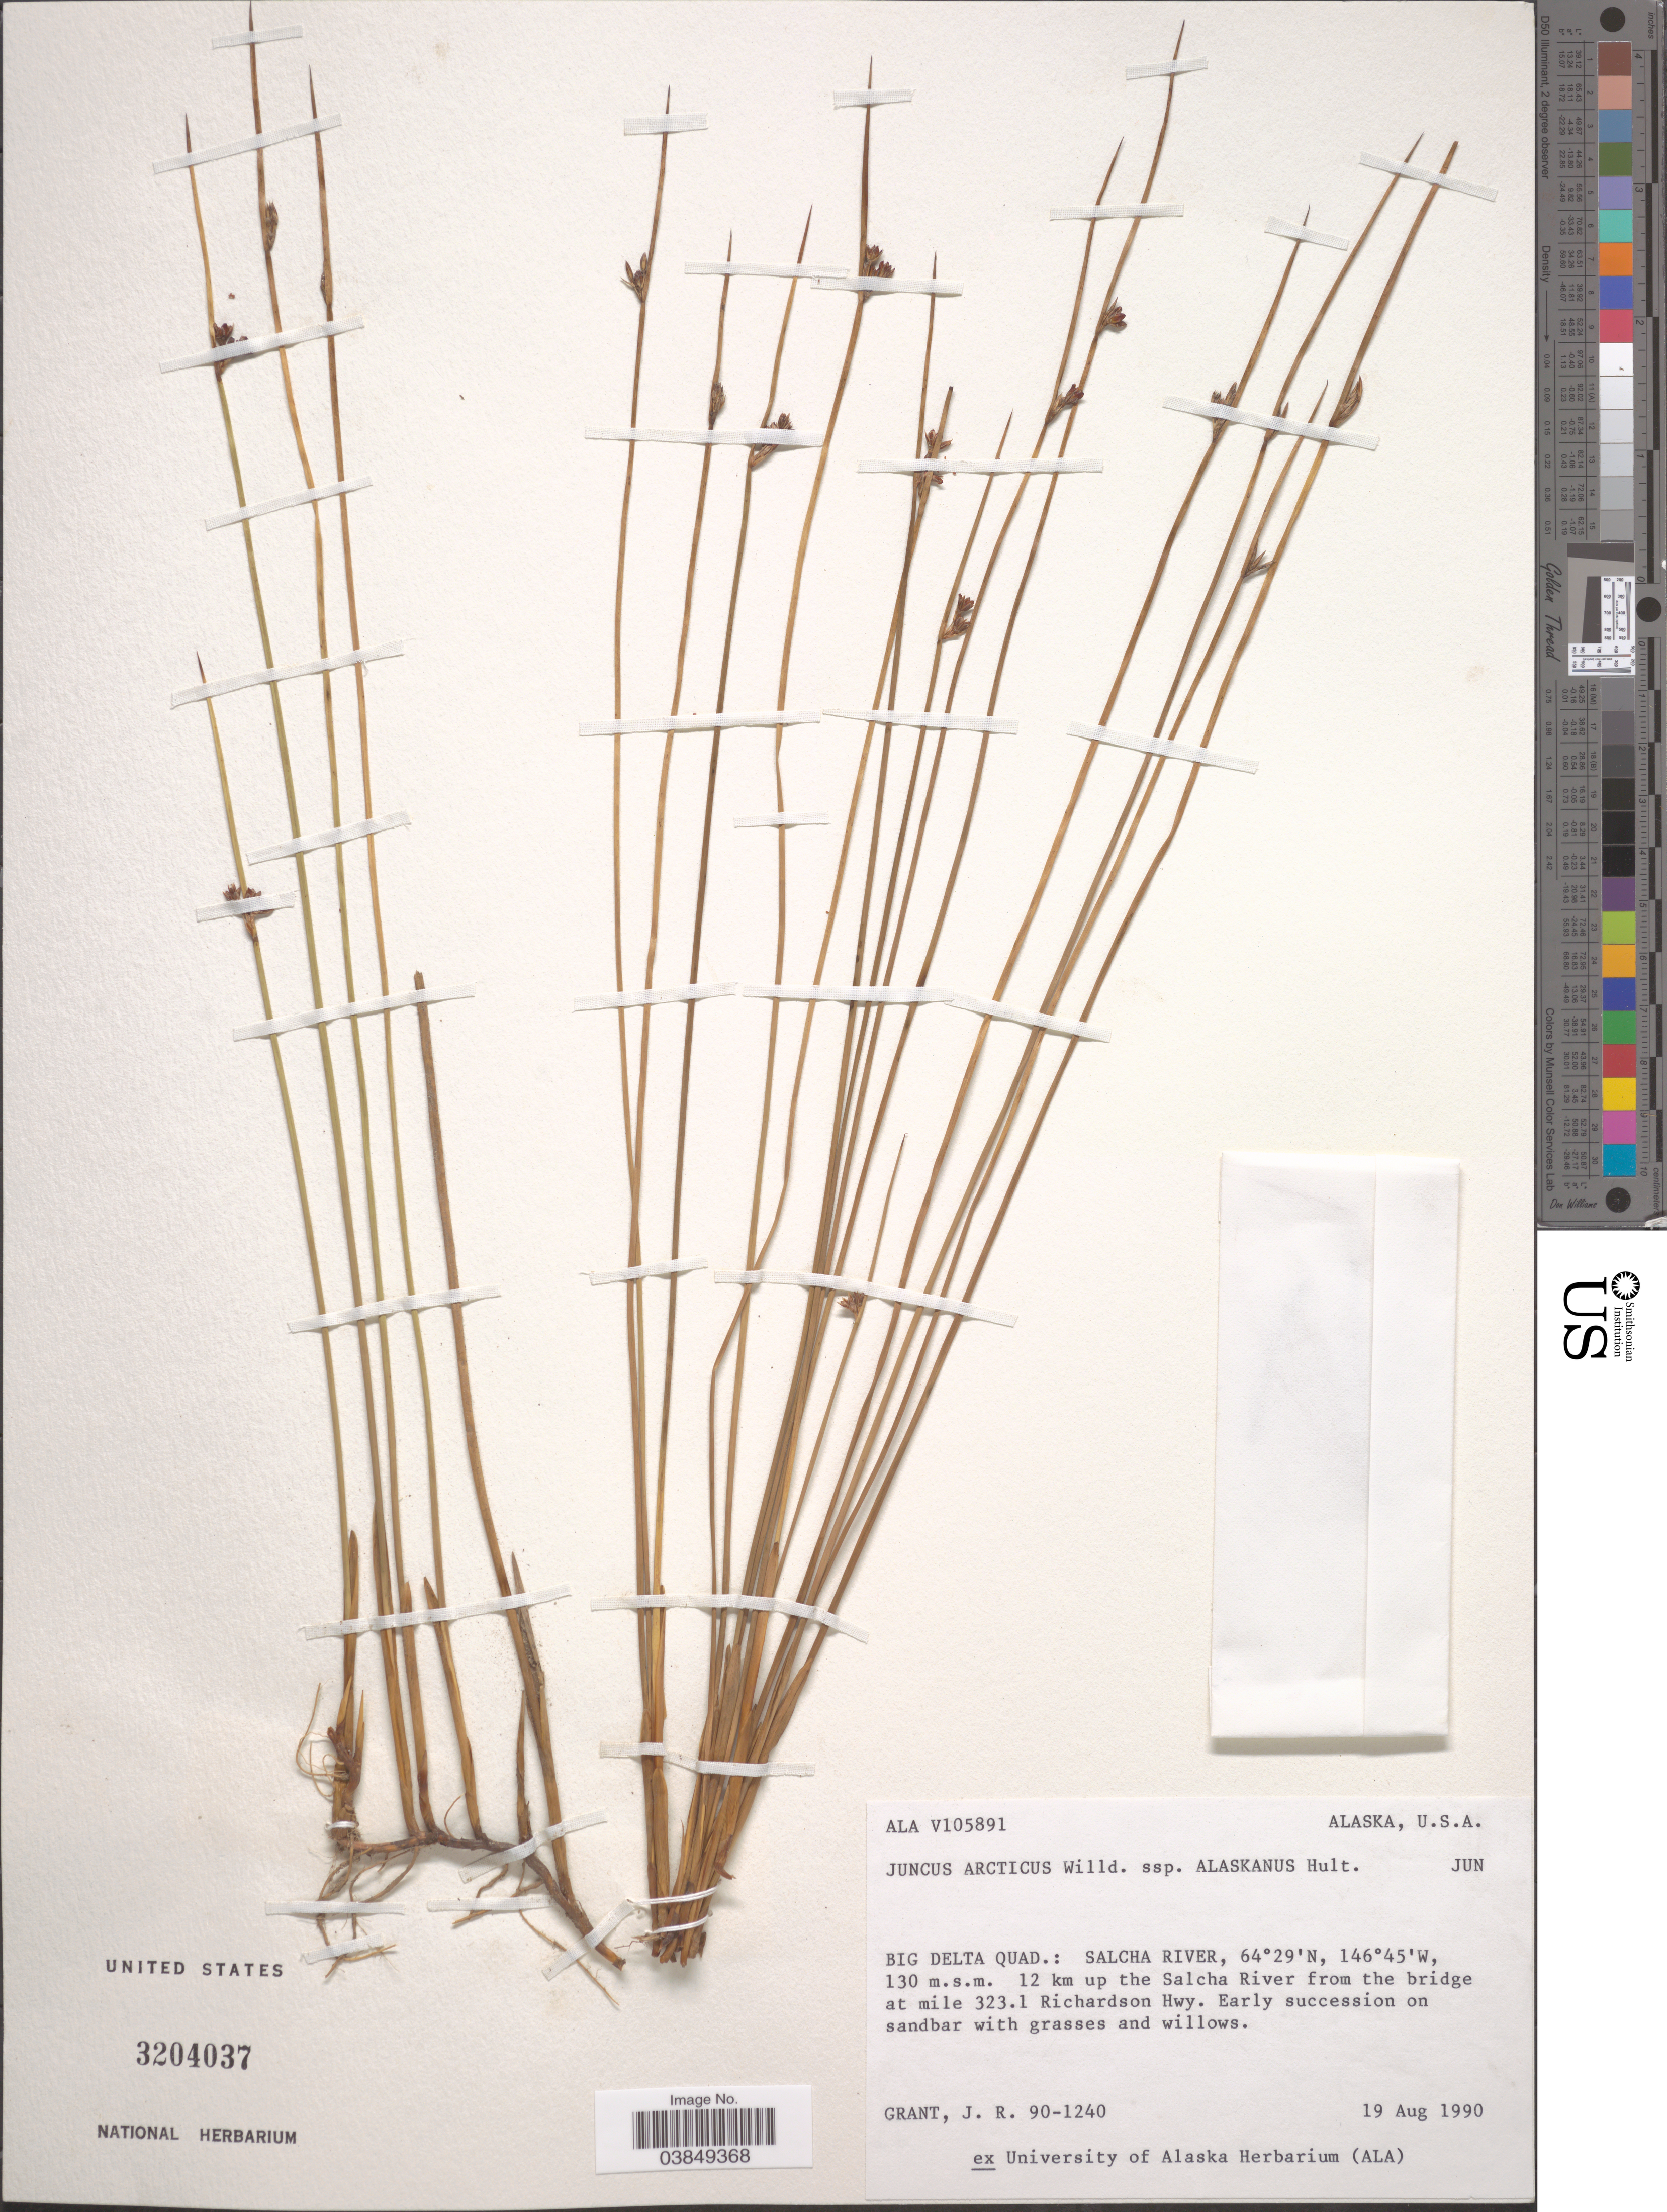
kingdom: Plantae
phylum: Tracheophyta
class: Liliopsida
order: Poales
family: Juncaceae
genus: Juncus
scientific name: Juncus arcticus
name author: Willd.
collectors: J. Grant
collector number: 90-1240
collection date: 1990-08-19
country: United States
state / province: Alaska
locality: Big Delta Quad.: Salcha River, 12 km up the Salcha River from the bridge at mile 323.1 Richardson Hwy.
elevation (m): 130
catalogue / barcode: US 3204037